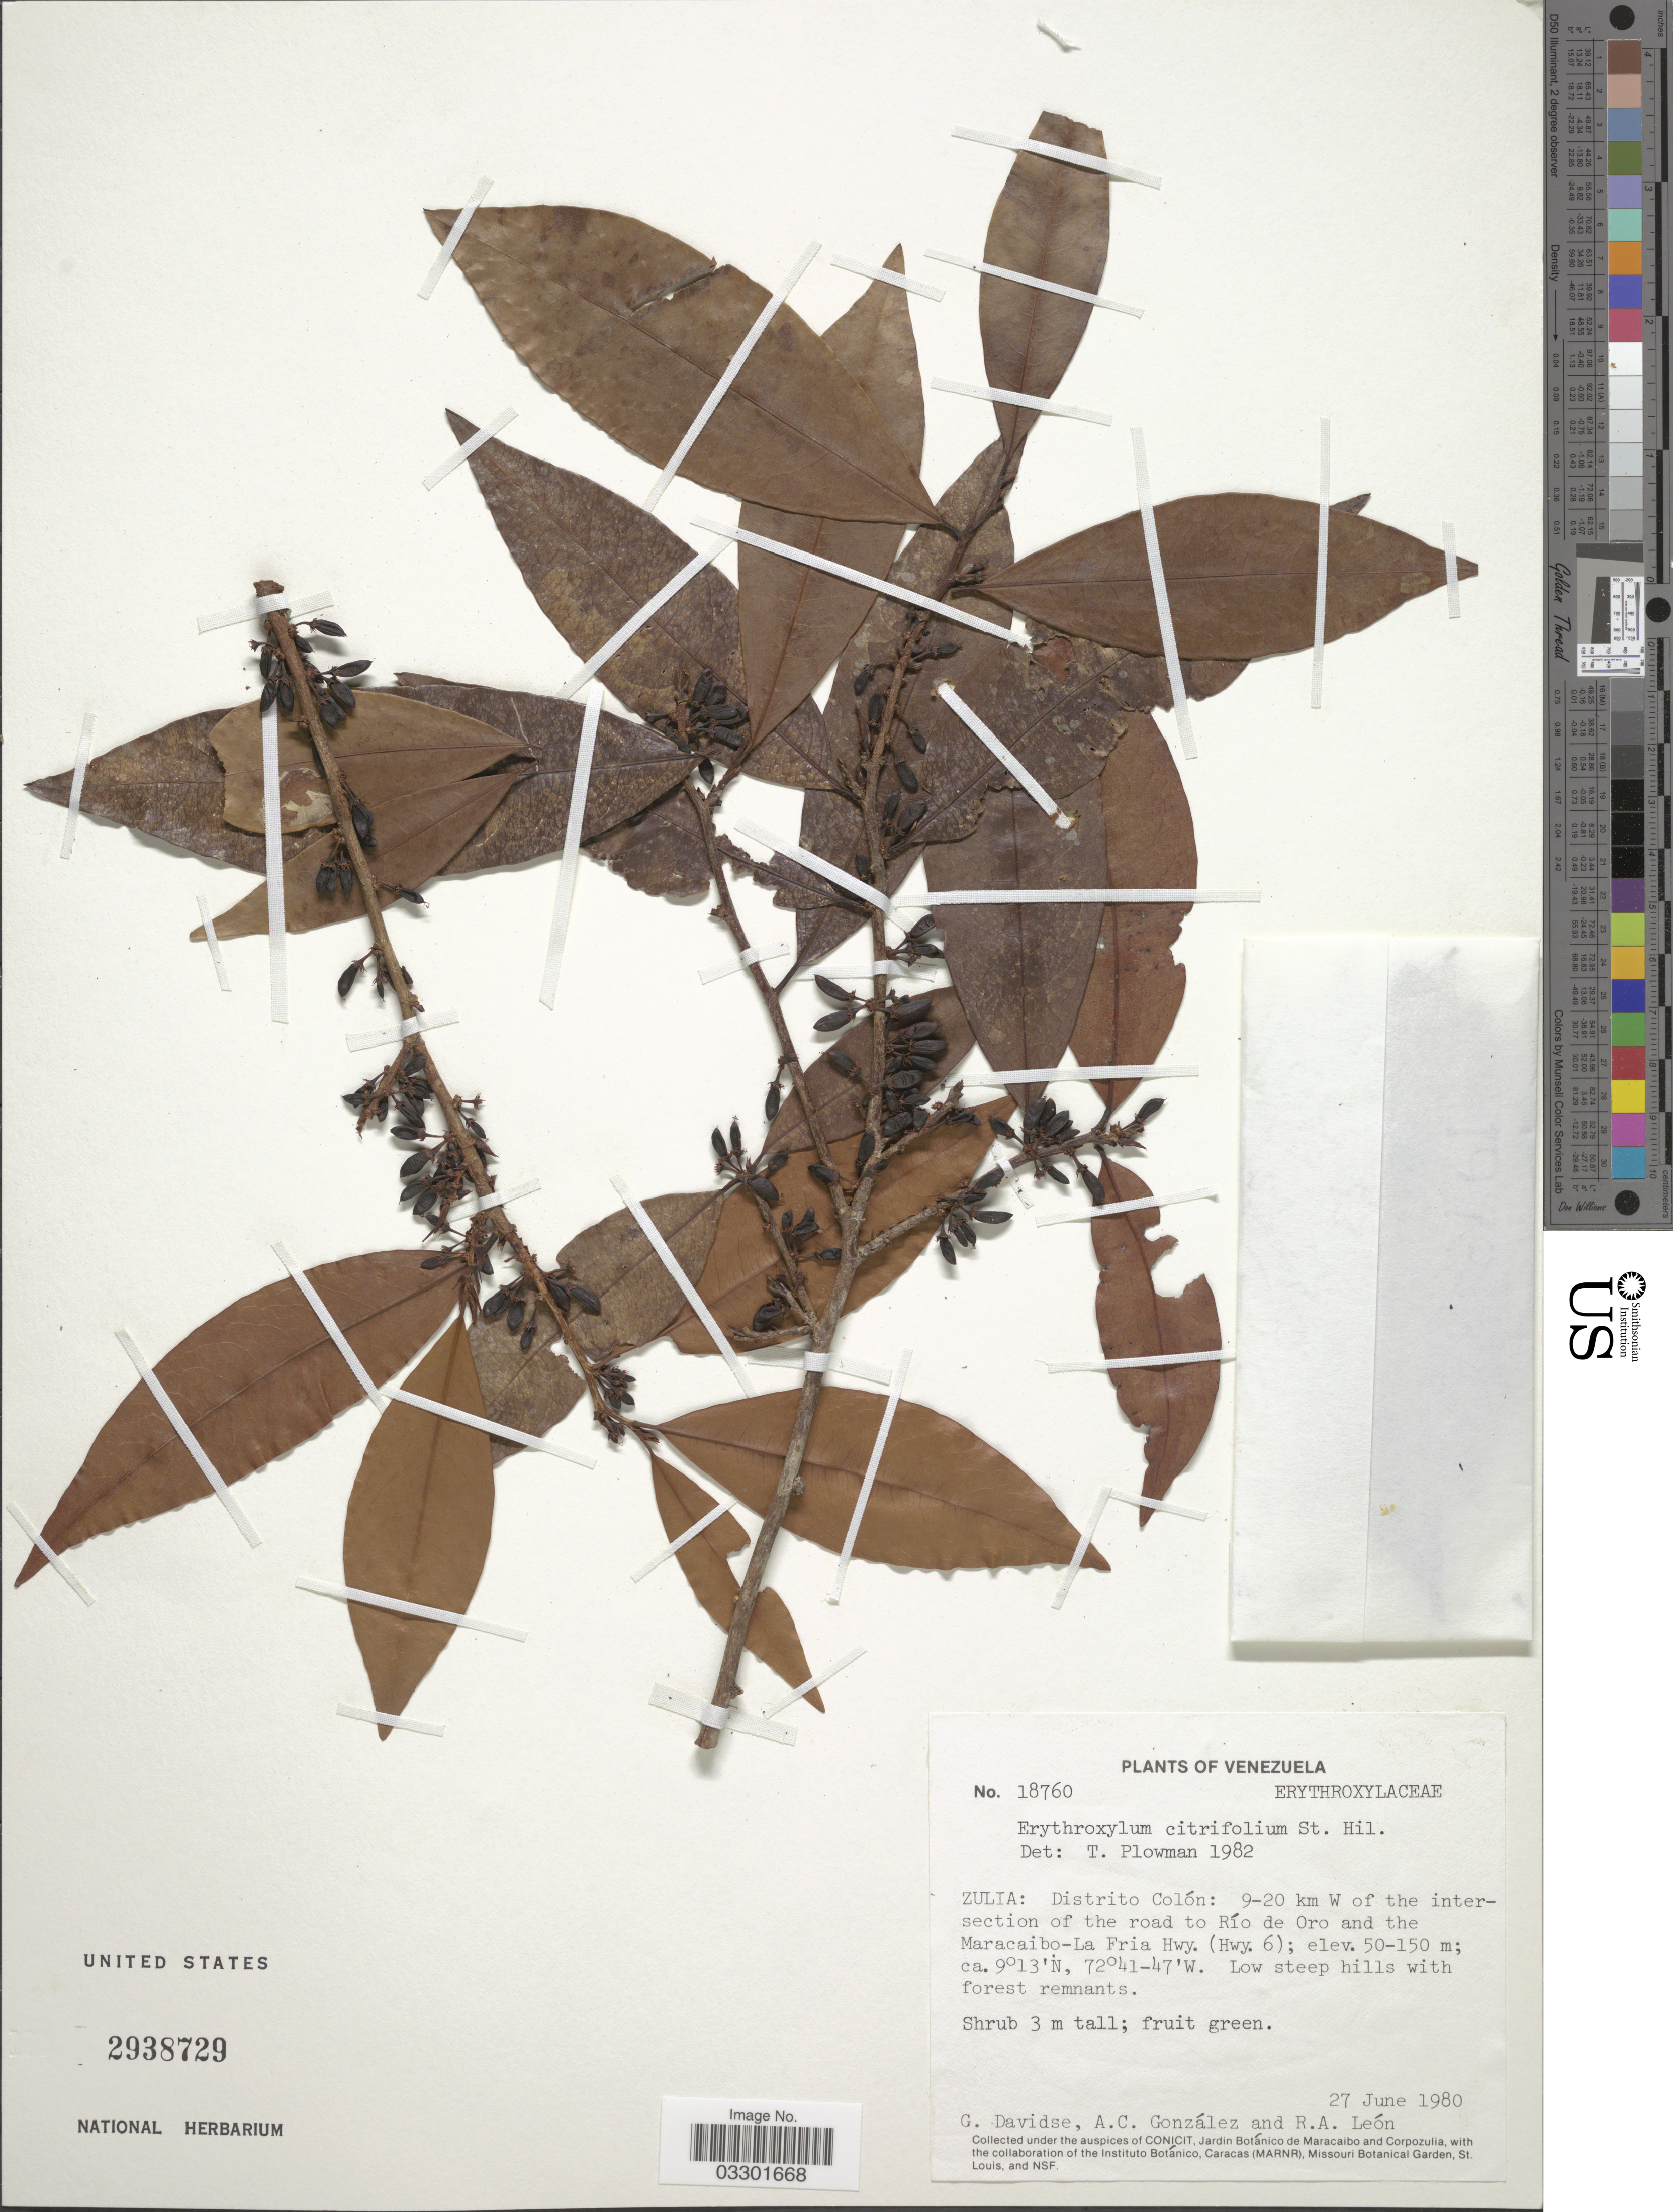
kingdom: Plantae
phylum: Tracheophyta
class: Magnoliopsida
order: Malpighiales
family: Erythroxylaceae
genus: Erythroxylum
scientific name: Erythroxylum citrifolium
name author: A. St.-Hil.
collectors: G. Davidse, A. C. González & R. A. León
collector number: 18760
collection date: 1980-06-27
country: Venezuela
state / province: Zulia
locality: Distrito Colón: 9-20 km W of the intersection of the road to Río de Oro and the Maracaibo- La Fria Hwy. (Hwy. 6).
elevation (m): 50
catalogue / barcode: US 2938729